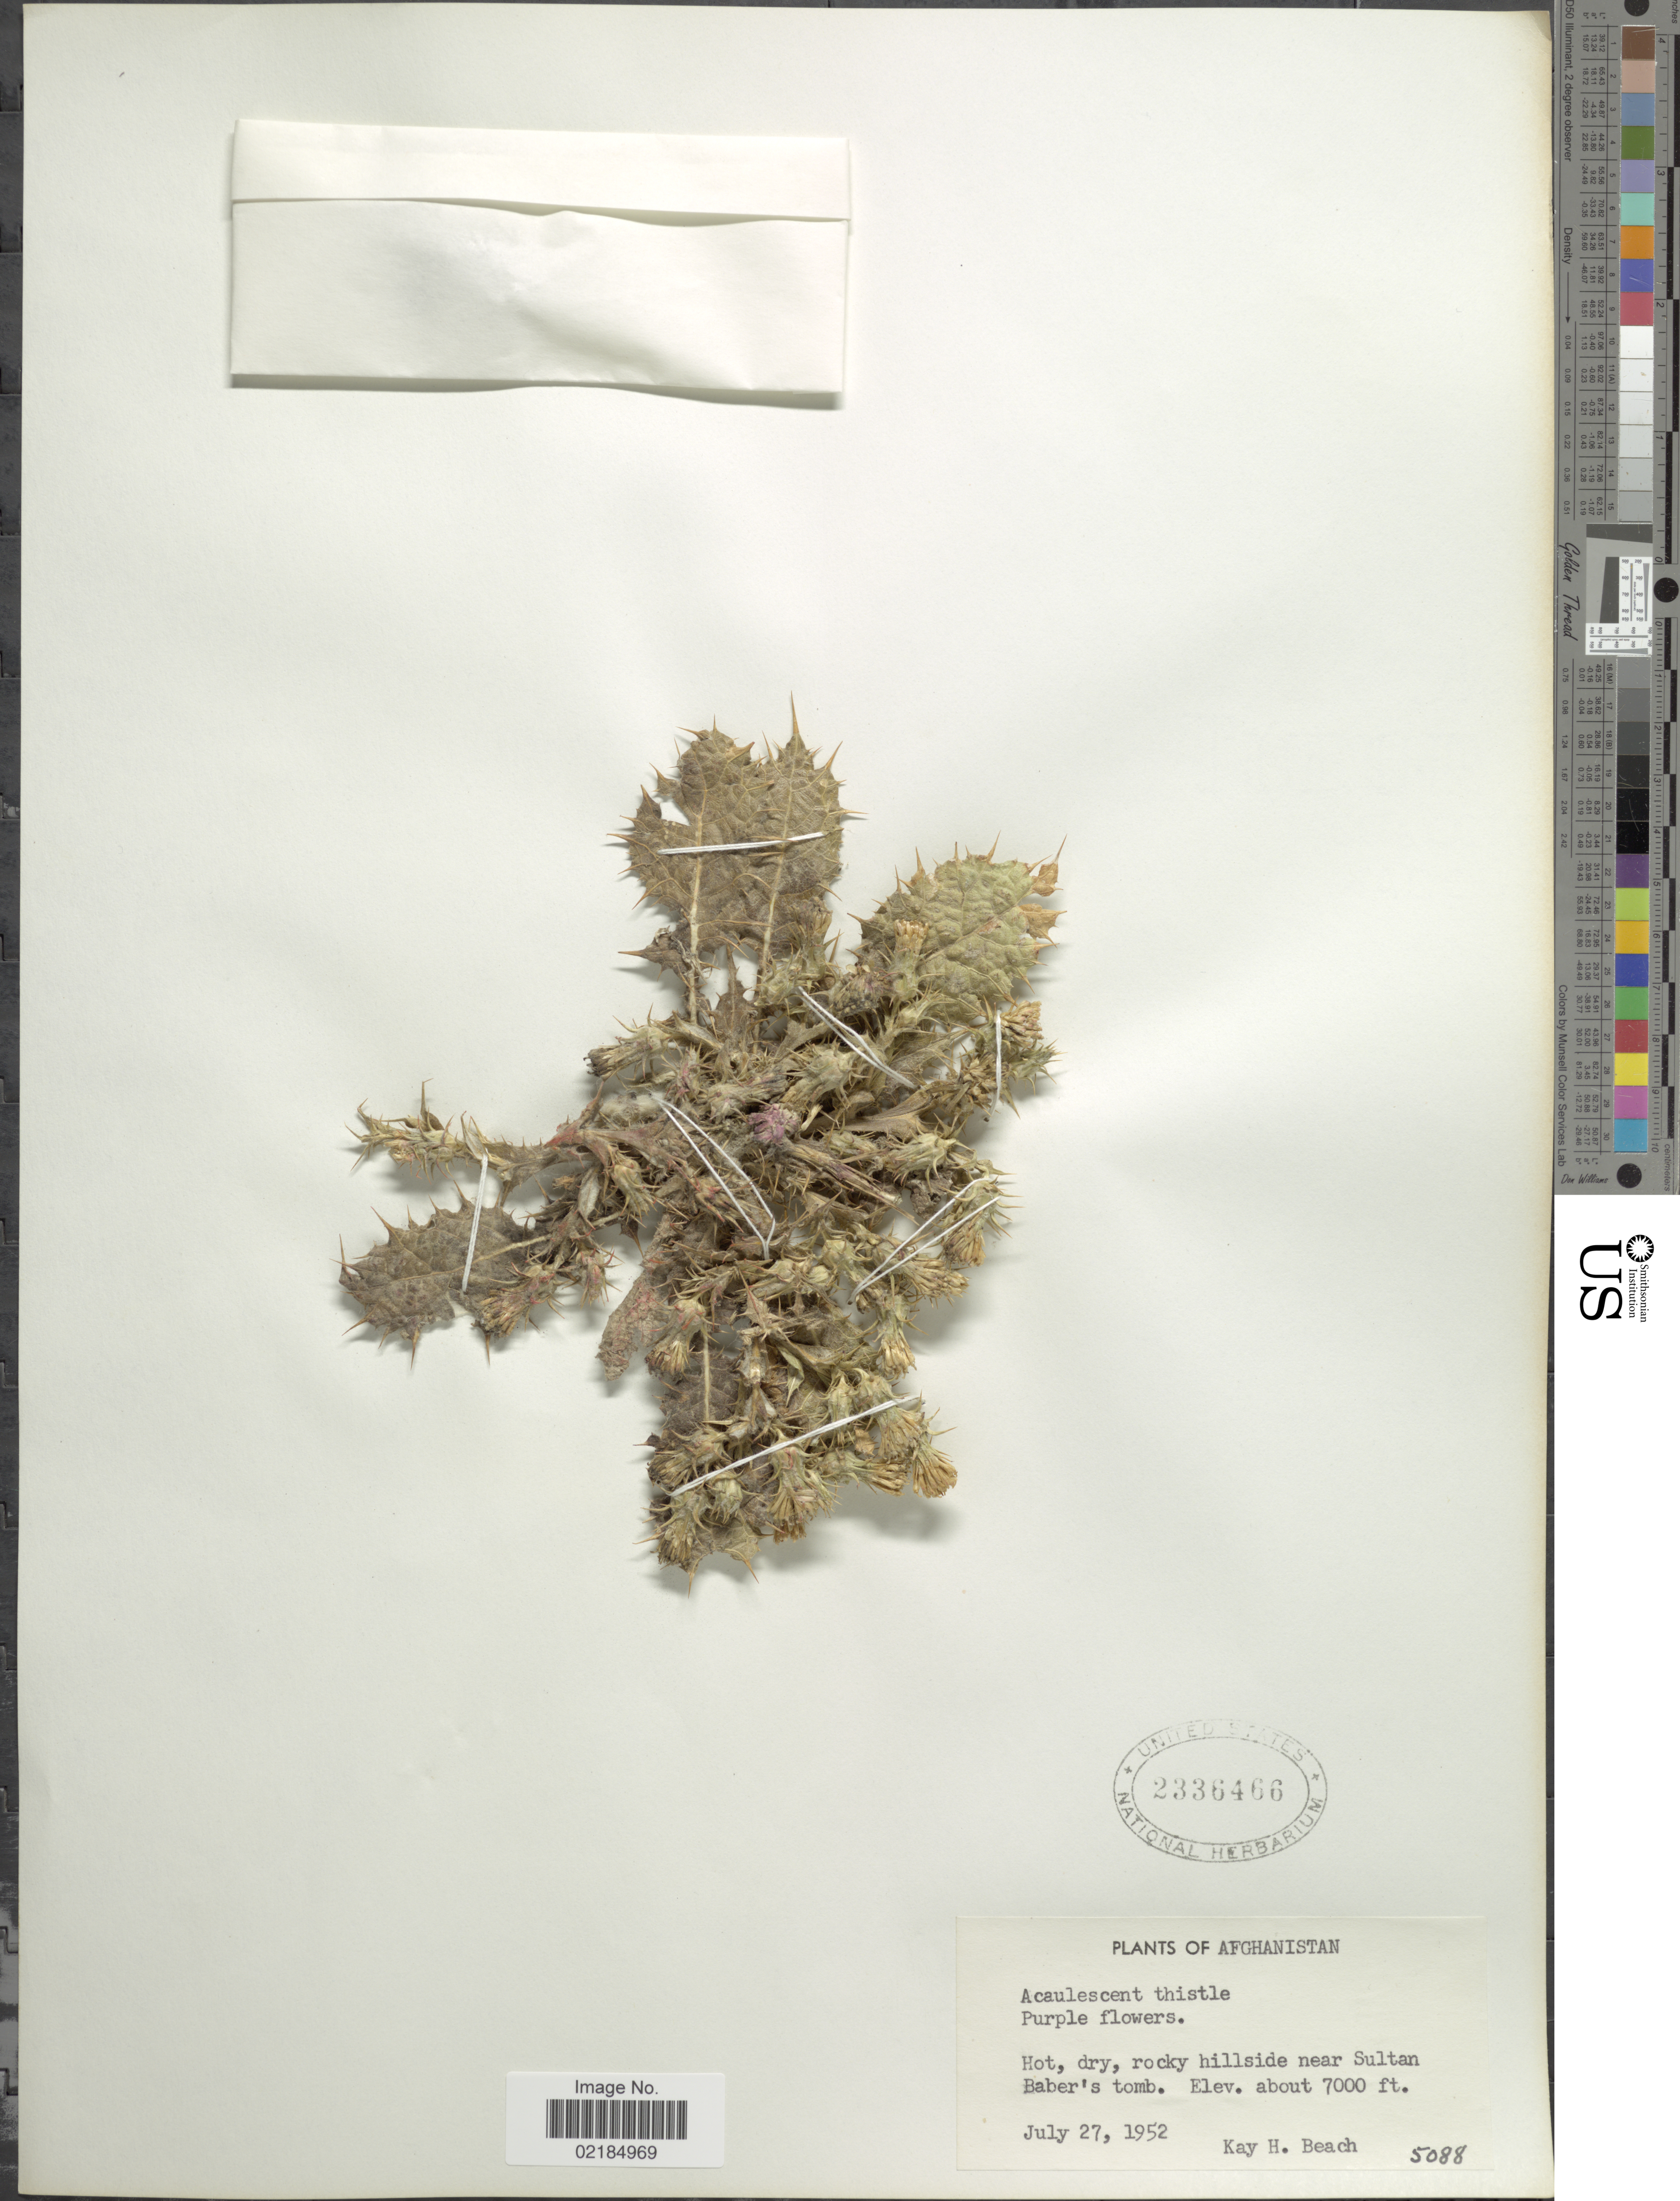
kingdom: Plantae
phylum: Tracheophyta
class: Magnoliopsida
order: Asterales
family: Asteraceae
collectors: K. H. Beach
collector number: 5088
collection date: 1952-07-27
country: Afghanistan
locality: Hot, dry, rocky hillside near Sultan Baber's tomb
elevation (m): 2134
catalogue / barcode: US 2336466